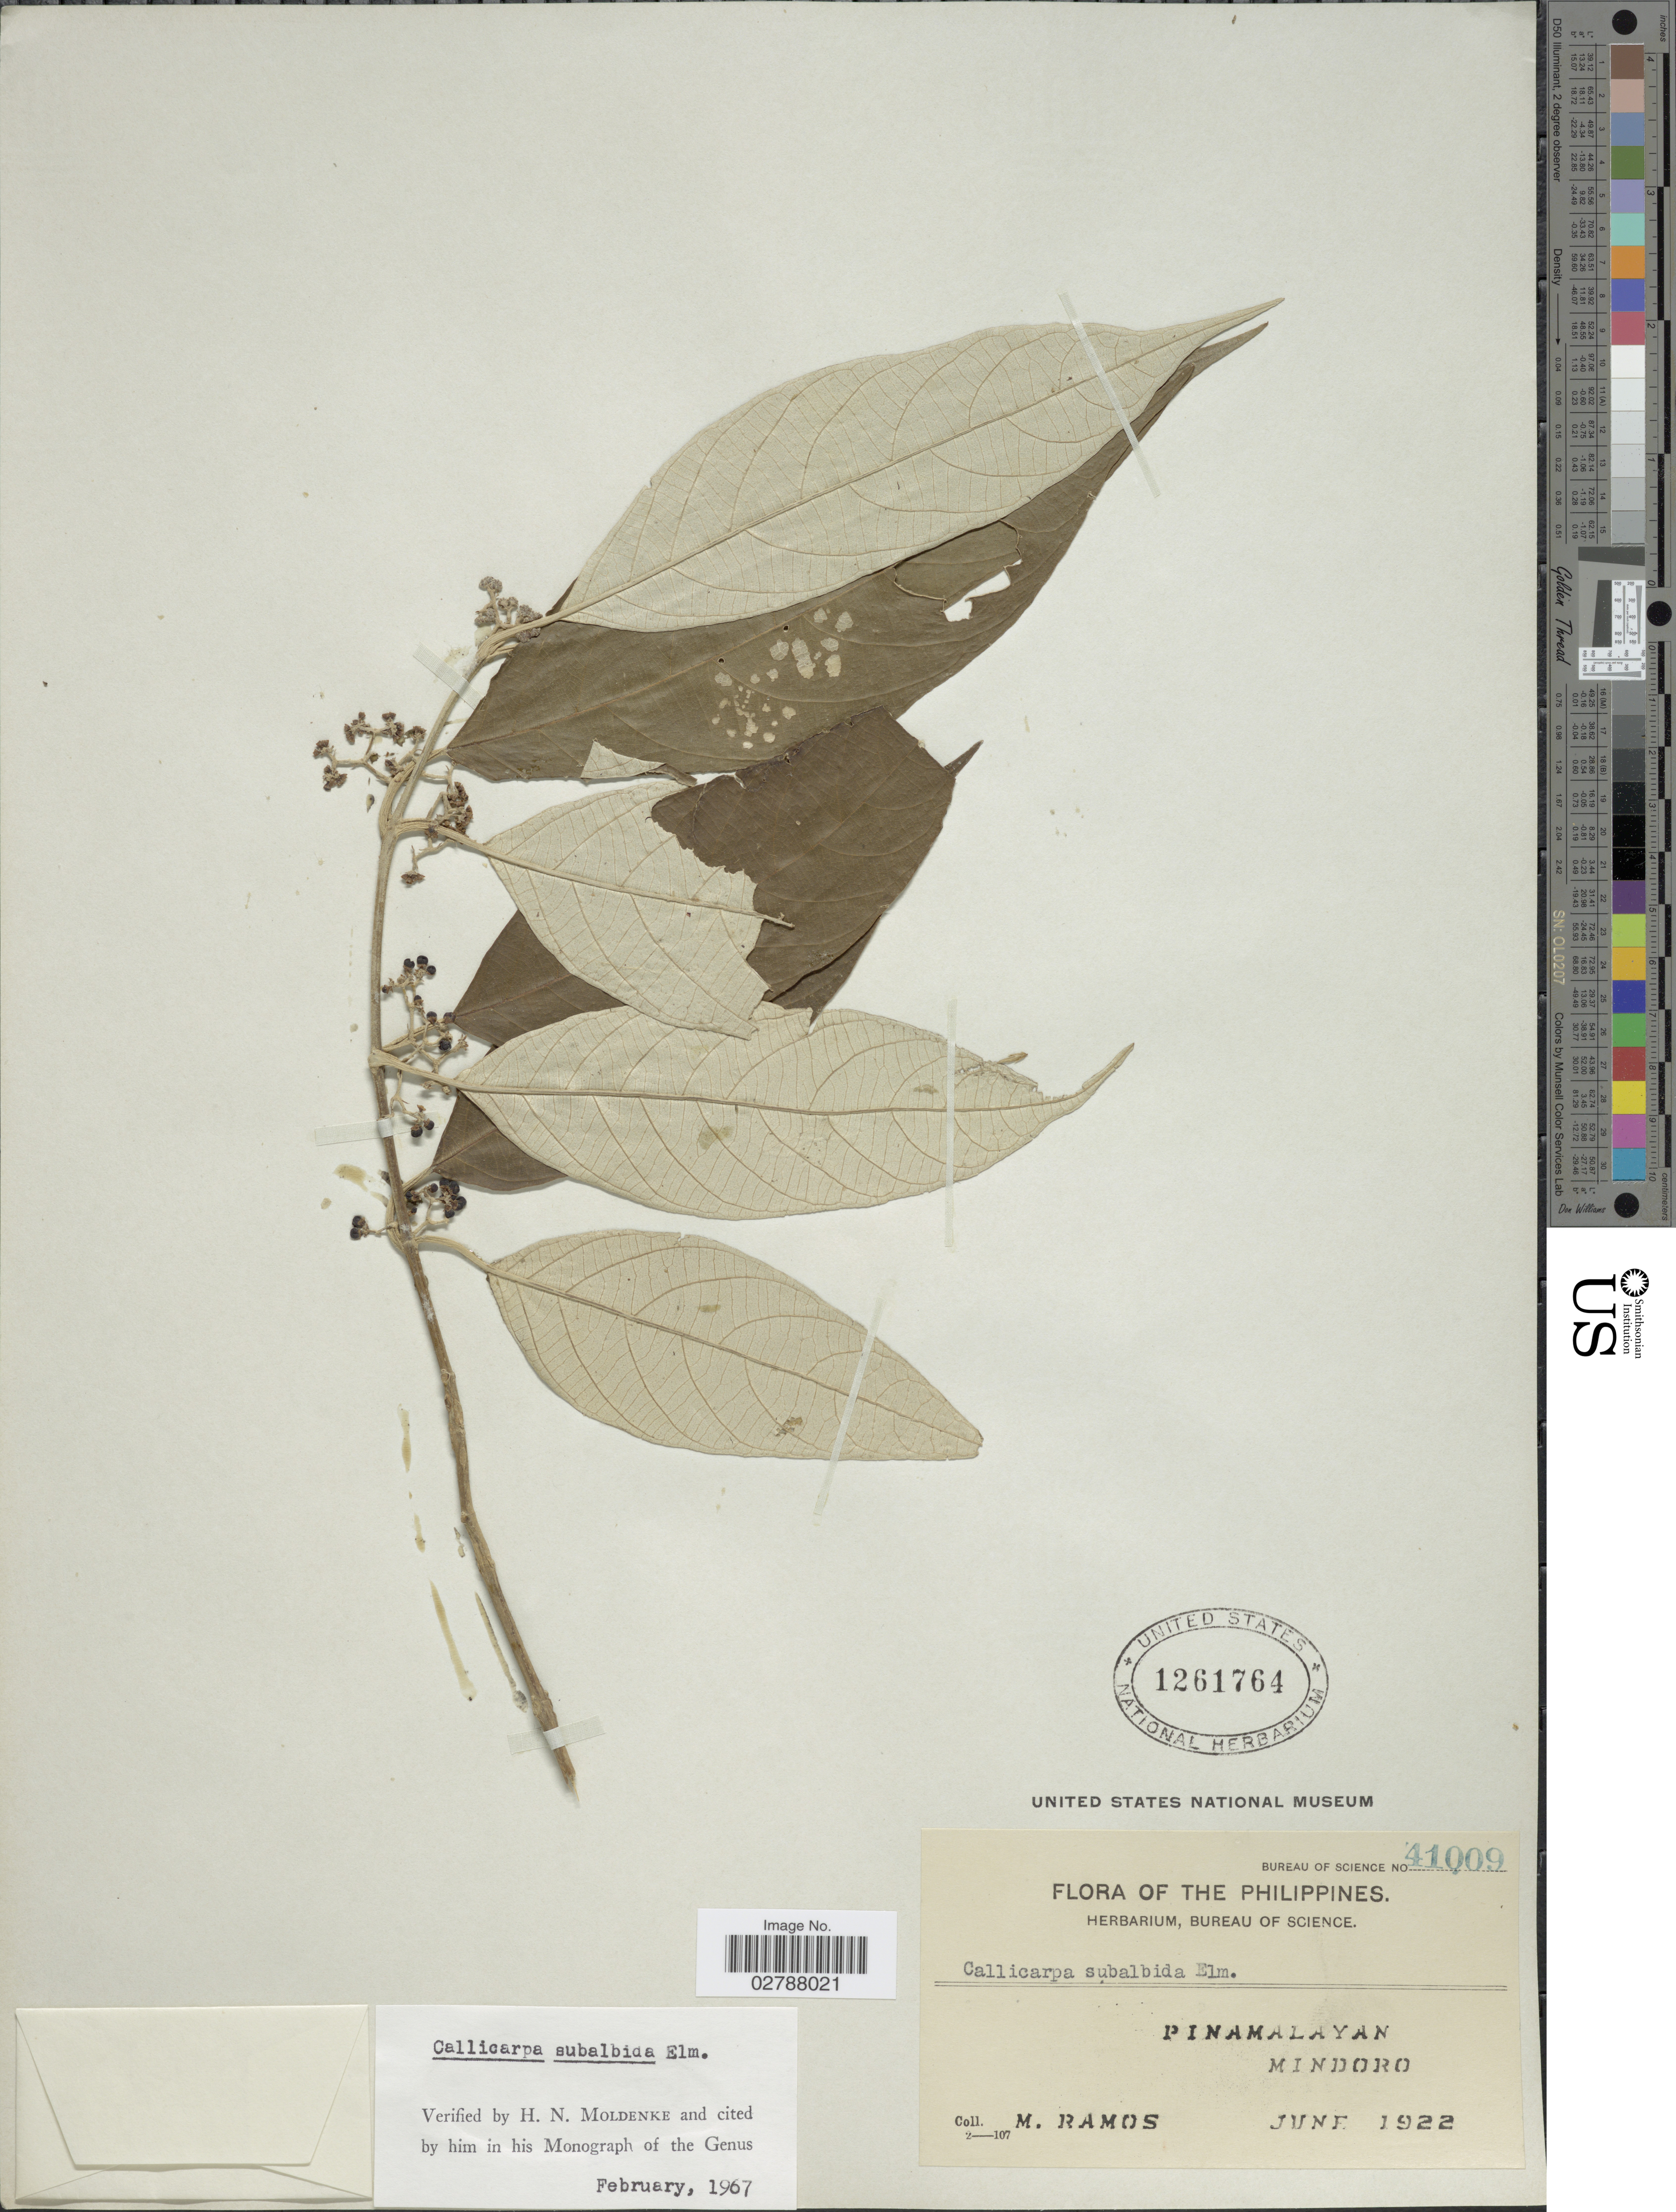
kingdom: Plantae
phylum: Tracheophyta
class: Magnoliopsida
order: Lamiales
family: Lamiaceae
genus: Callicarpa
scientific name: Callicarpa subalbida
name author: Elmer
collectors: M. Ramos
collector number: Bureau of Science41009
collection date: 1922-06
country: Philippines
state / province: Mimaropa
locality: Pinamalayan, Mindoro.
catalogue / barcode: US 1261764